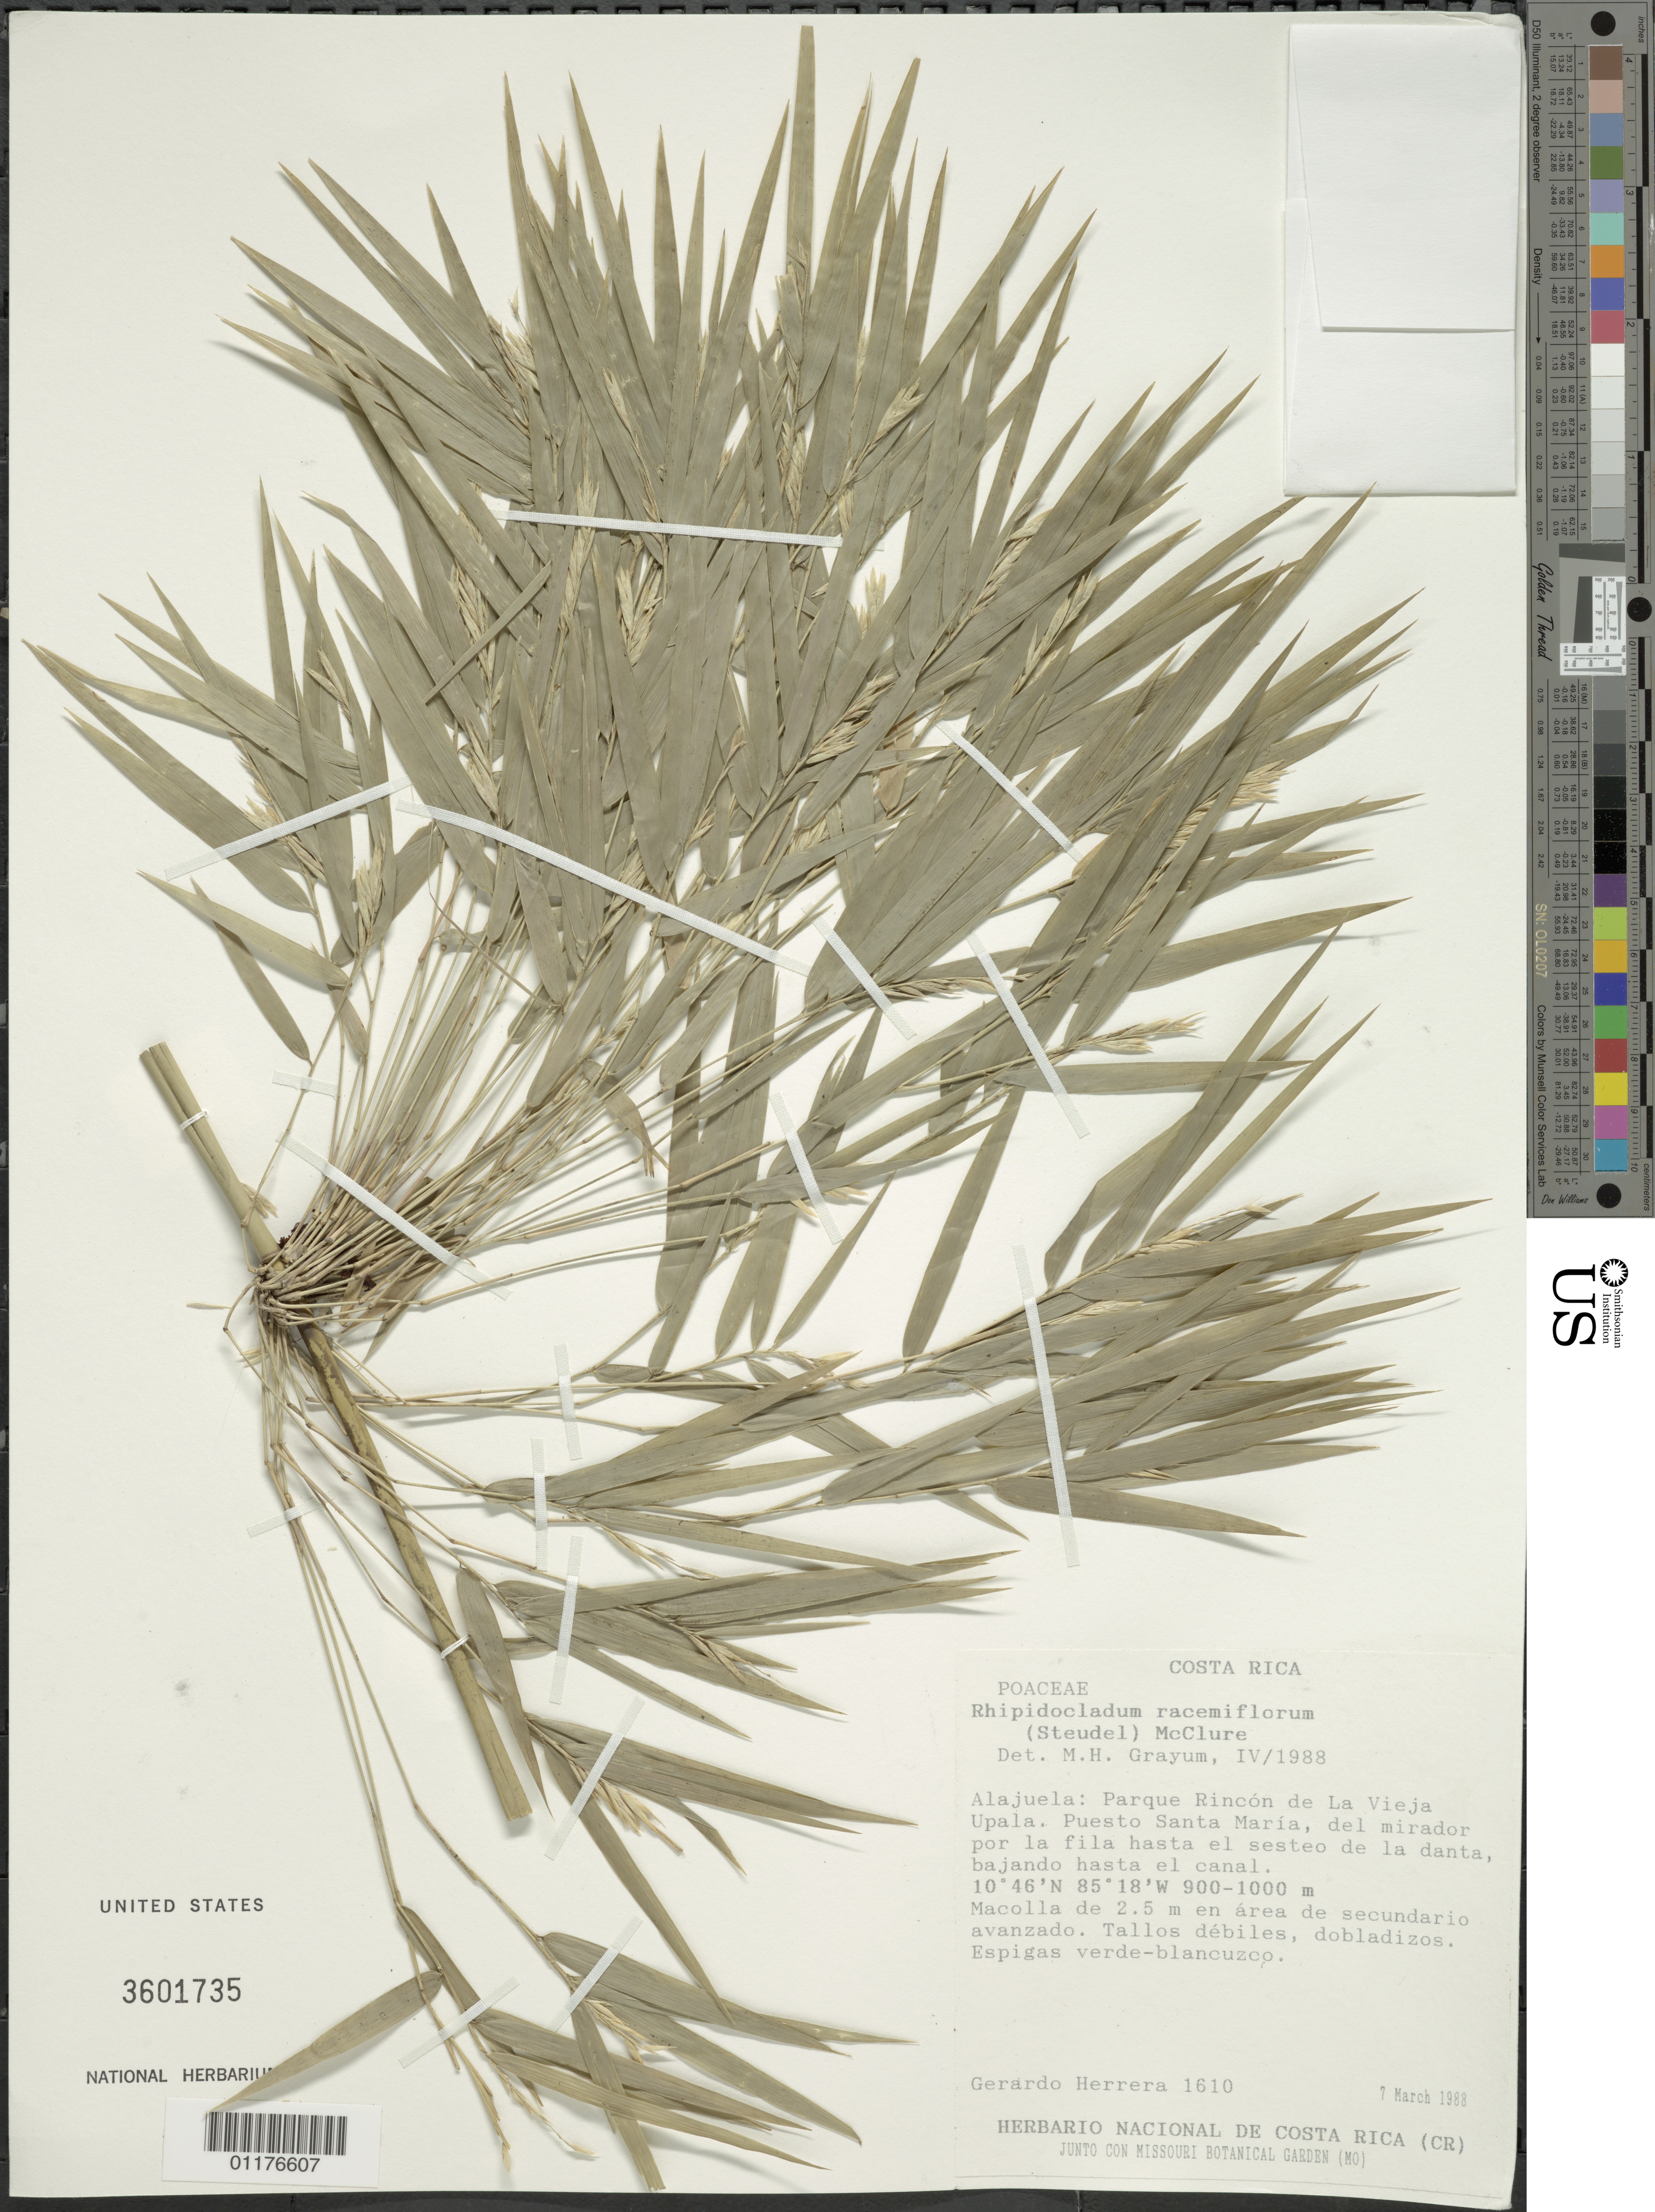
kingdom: Plantae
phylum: Tracheophyta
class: Liliopsida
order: Poales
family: Poaceae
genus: Rhipidocladum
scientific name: Rhipidocladum racemiflorum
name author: (Steud.) McClure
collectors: G. Herrera Ch.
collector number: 1610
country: Costa Rica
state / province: Alajuela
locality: Parque Rincon de la Vieja Upala, Puesto Santa Maria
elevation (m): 900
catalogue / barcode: US 3601735